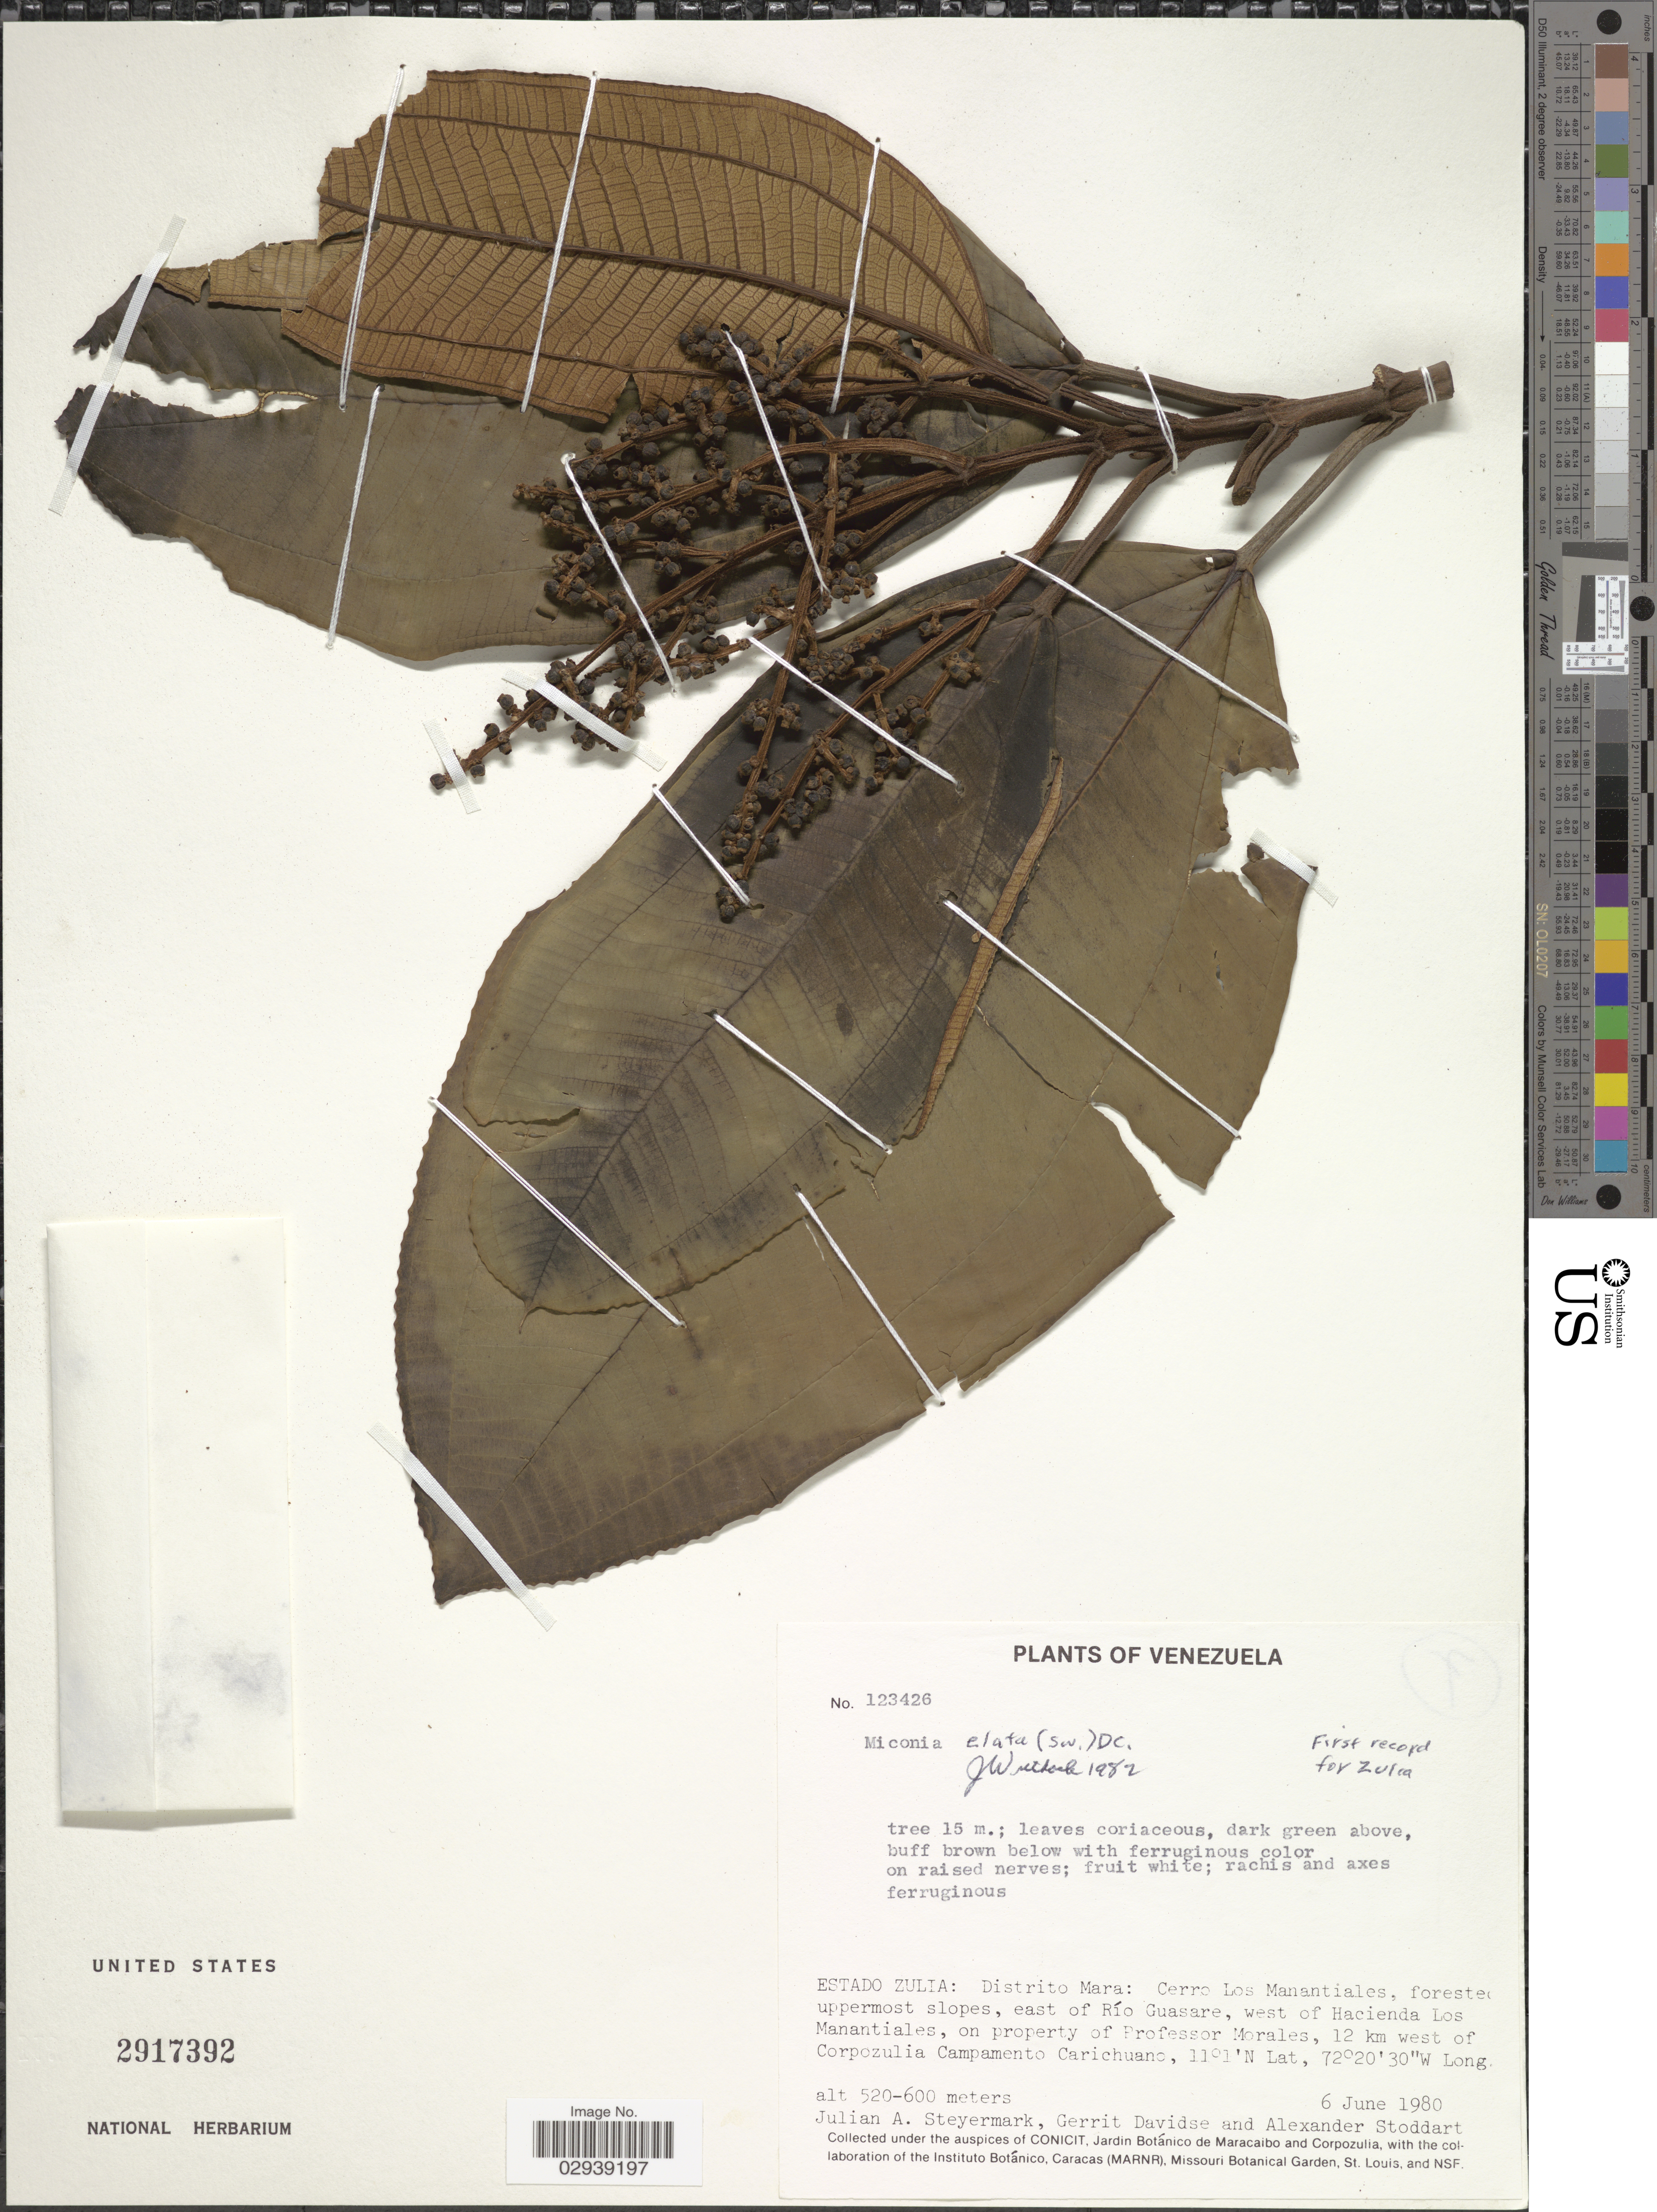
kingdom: Plantae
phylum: Tracheophyta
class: Magnoliopsida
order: Myrtales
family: Melastomataceae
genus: Miconia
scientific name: Miconia elata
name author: (Sw.) DC.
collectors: J. Steyermark, G. Davidse & A. Stoddart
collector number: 123426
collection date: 1980-06-06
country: Venezuela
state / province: Zulia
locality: Distrito Mara: Cerro Los Manantiales, forested uppermost slopes, east of Río Guasare, west of Hacienda Los Manantiales, on property of Professor Morales, 12 km west of Corpozulia Campamento Carichuano.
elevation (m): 520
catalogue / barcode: US 2917392